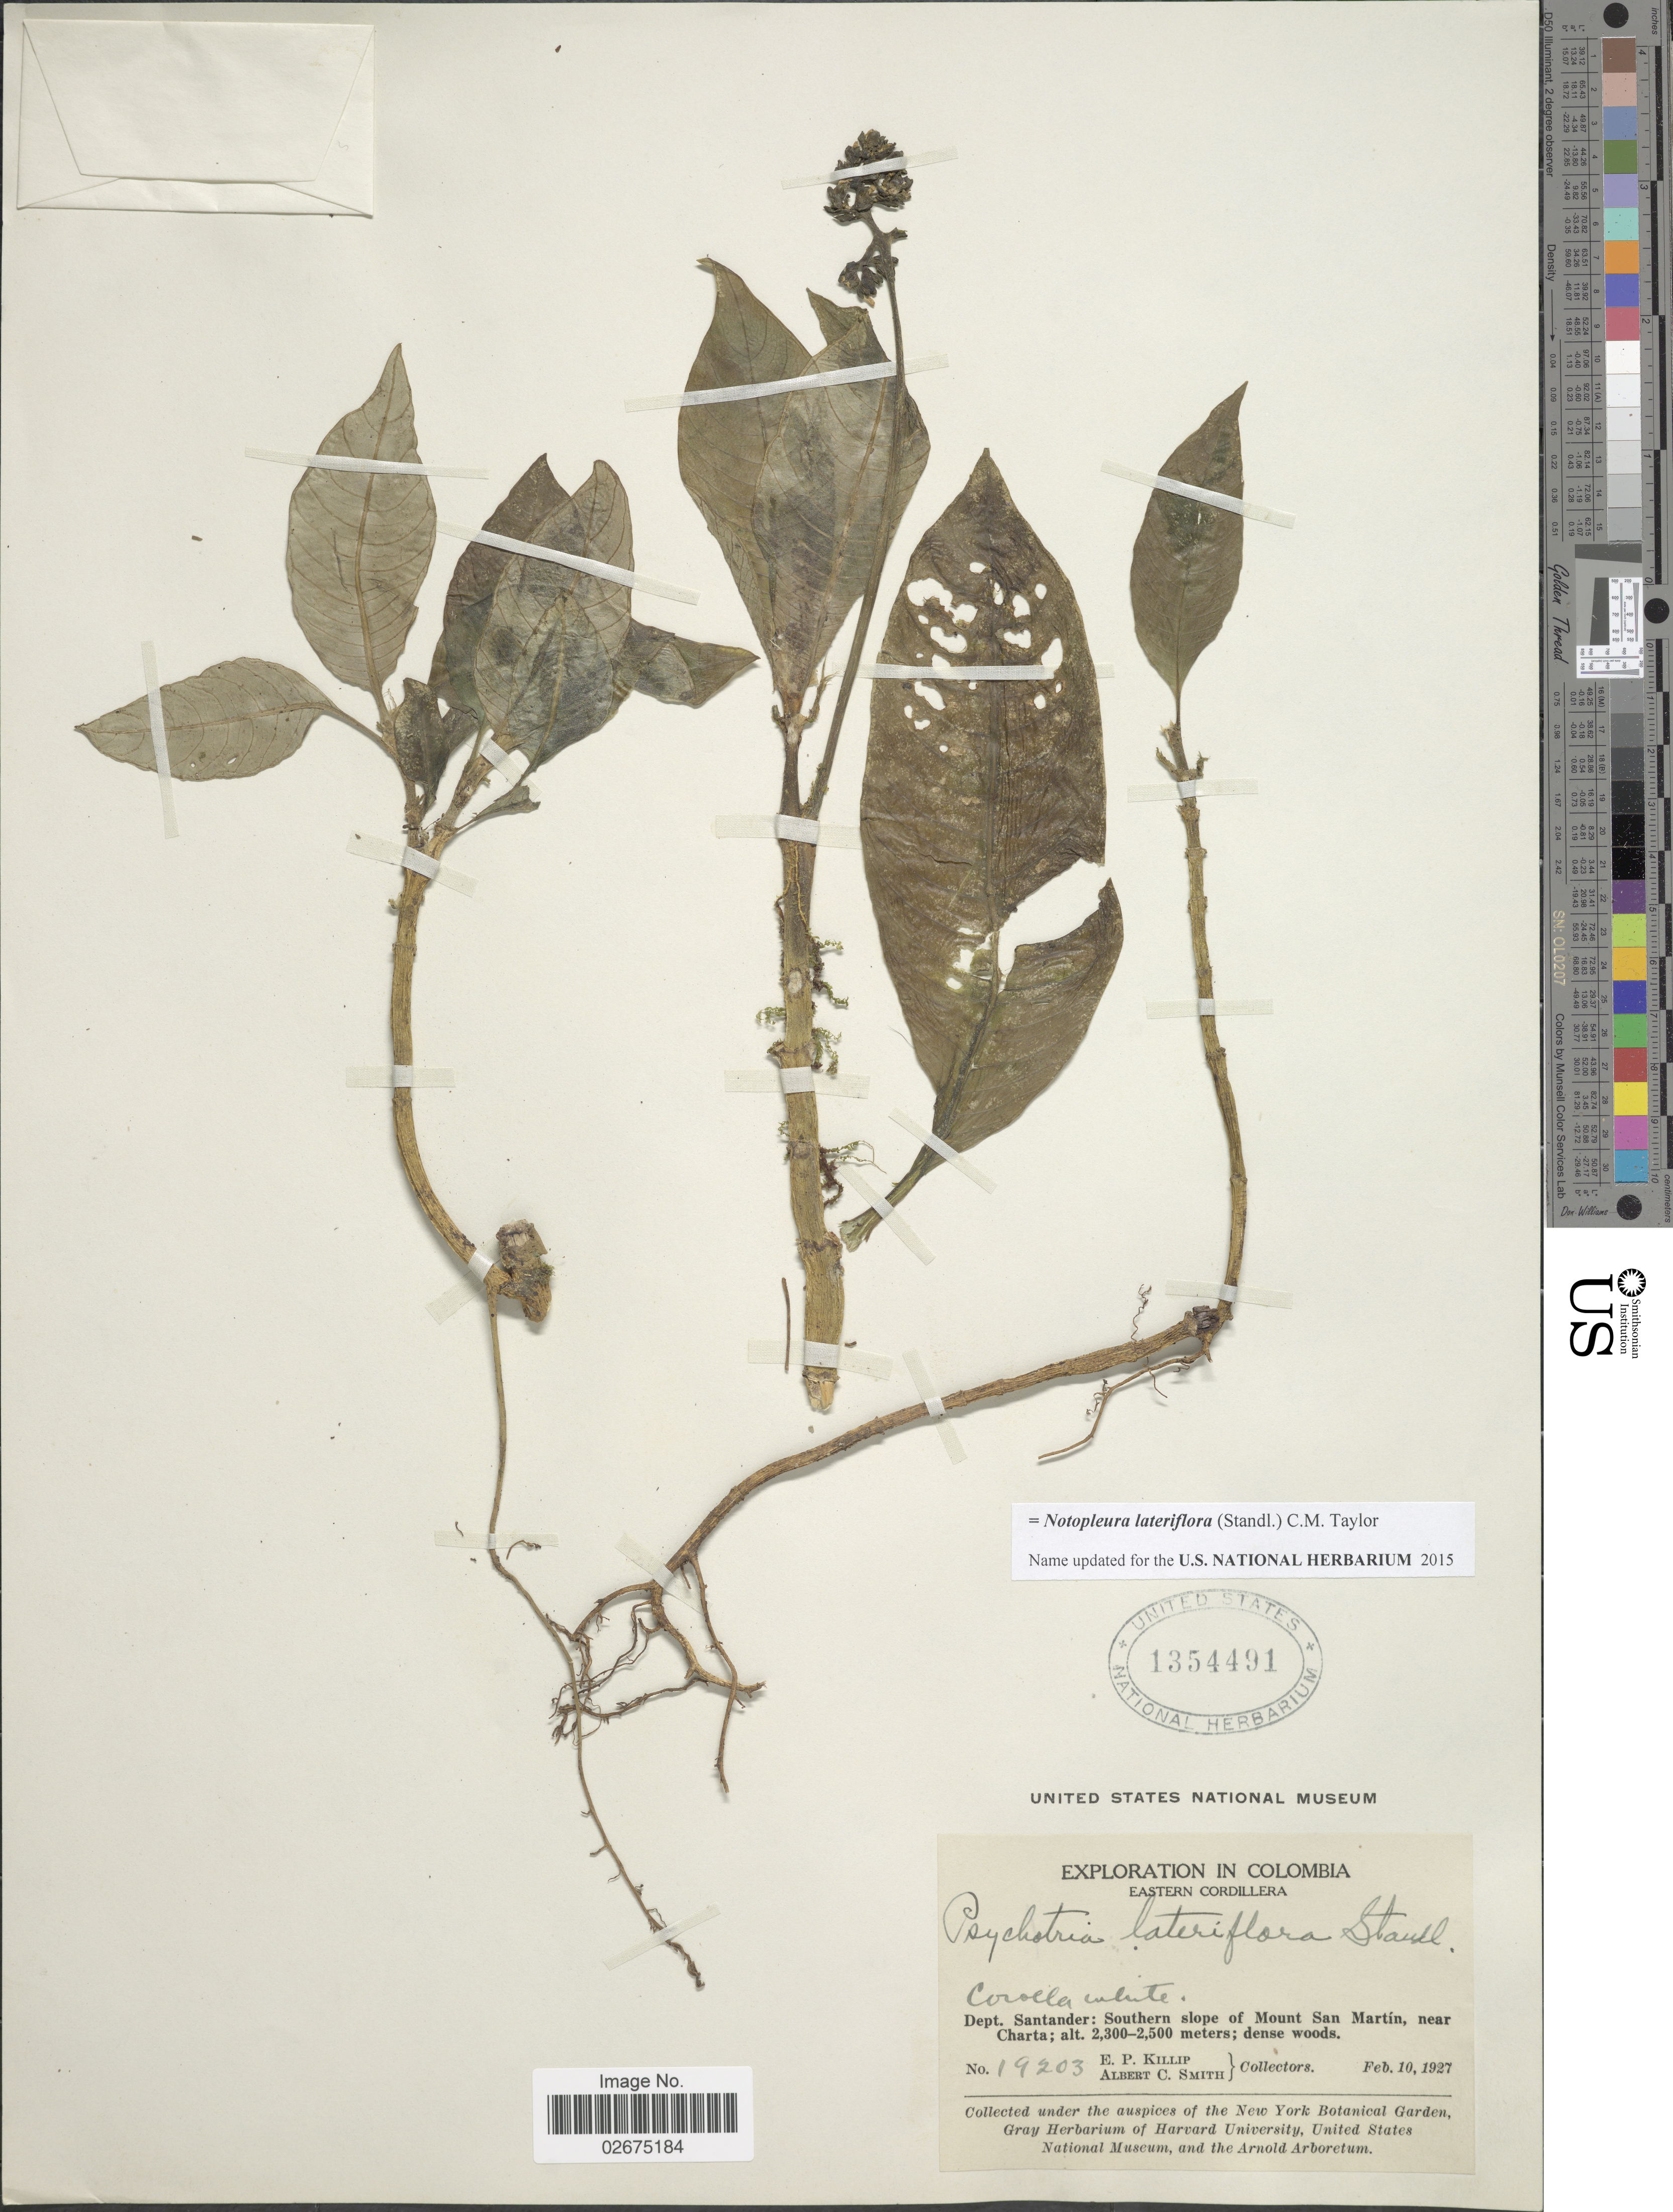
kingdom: Plantae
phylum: Tracheophyta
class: Magnoliopsida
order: Gentianales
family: Rubiaceae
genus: Notopleura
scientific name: Notopleura lateriflora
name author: (Standl.) C.M. Taylor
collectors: E. P. Killip & A. C. Smith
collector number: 19203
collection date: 1927-02-10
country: Colombia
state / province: Santander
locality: Eastern Cordillera. Southern slope of Mount San Martin, near Charta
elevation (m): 2300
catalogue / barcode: US 1354491